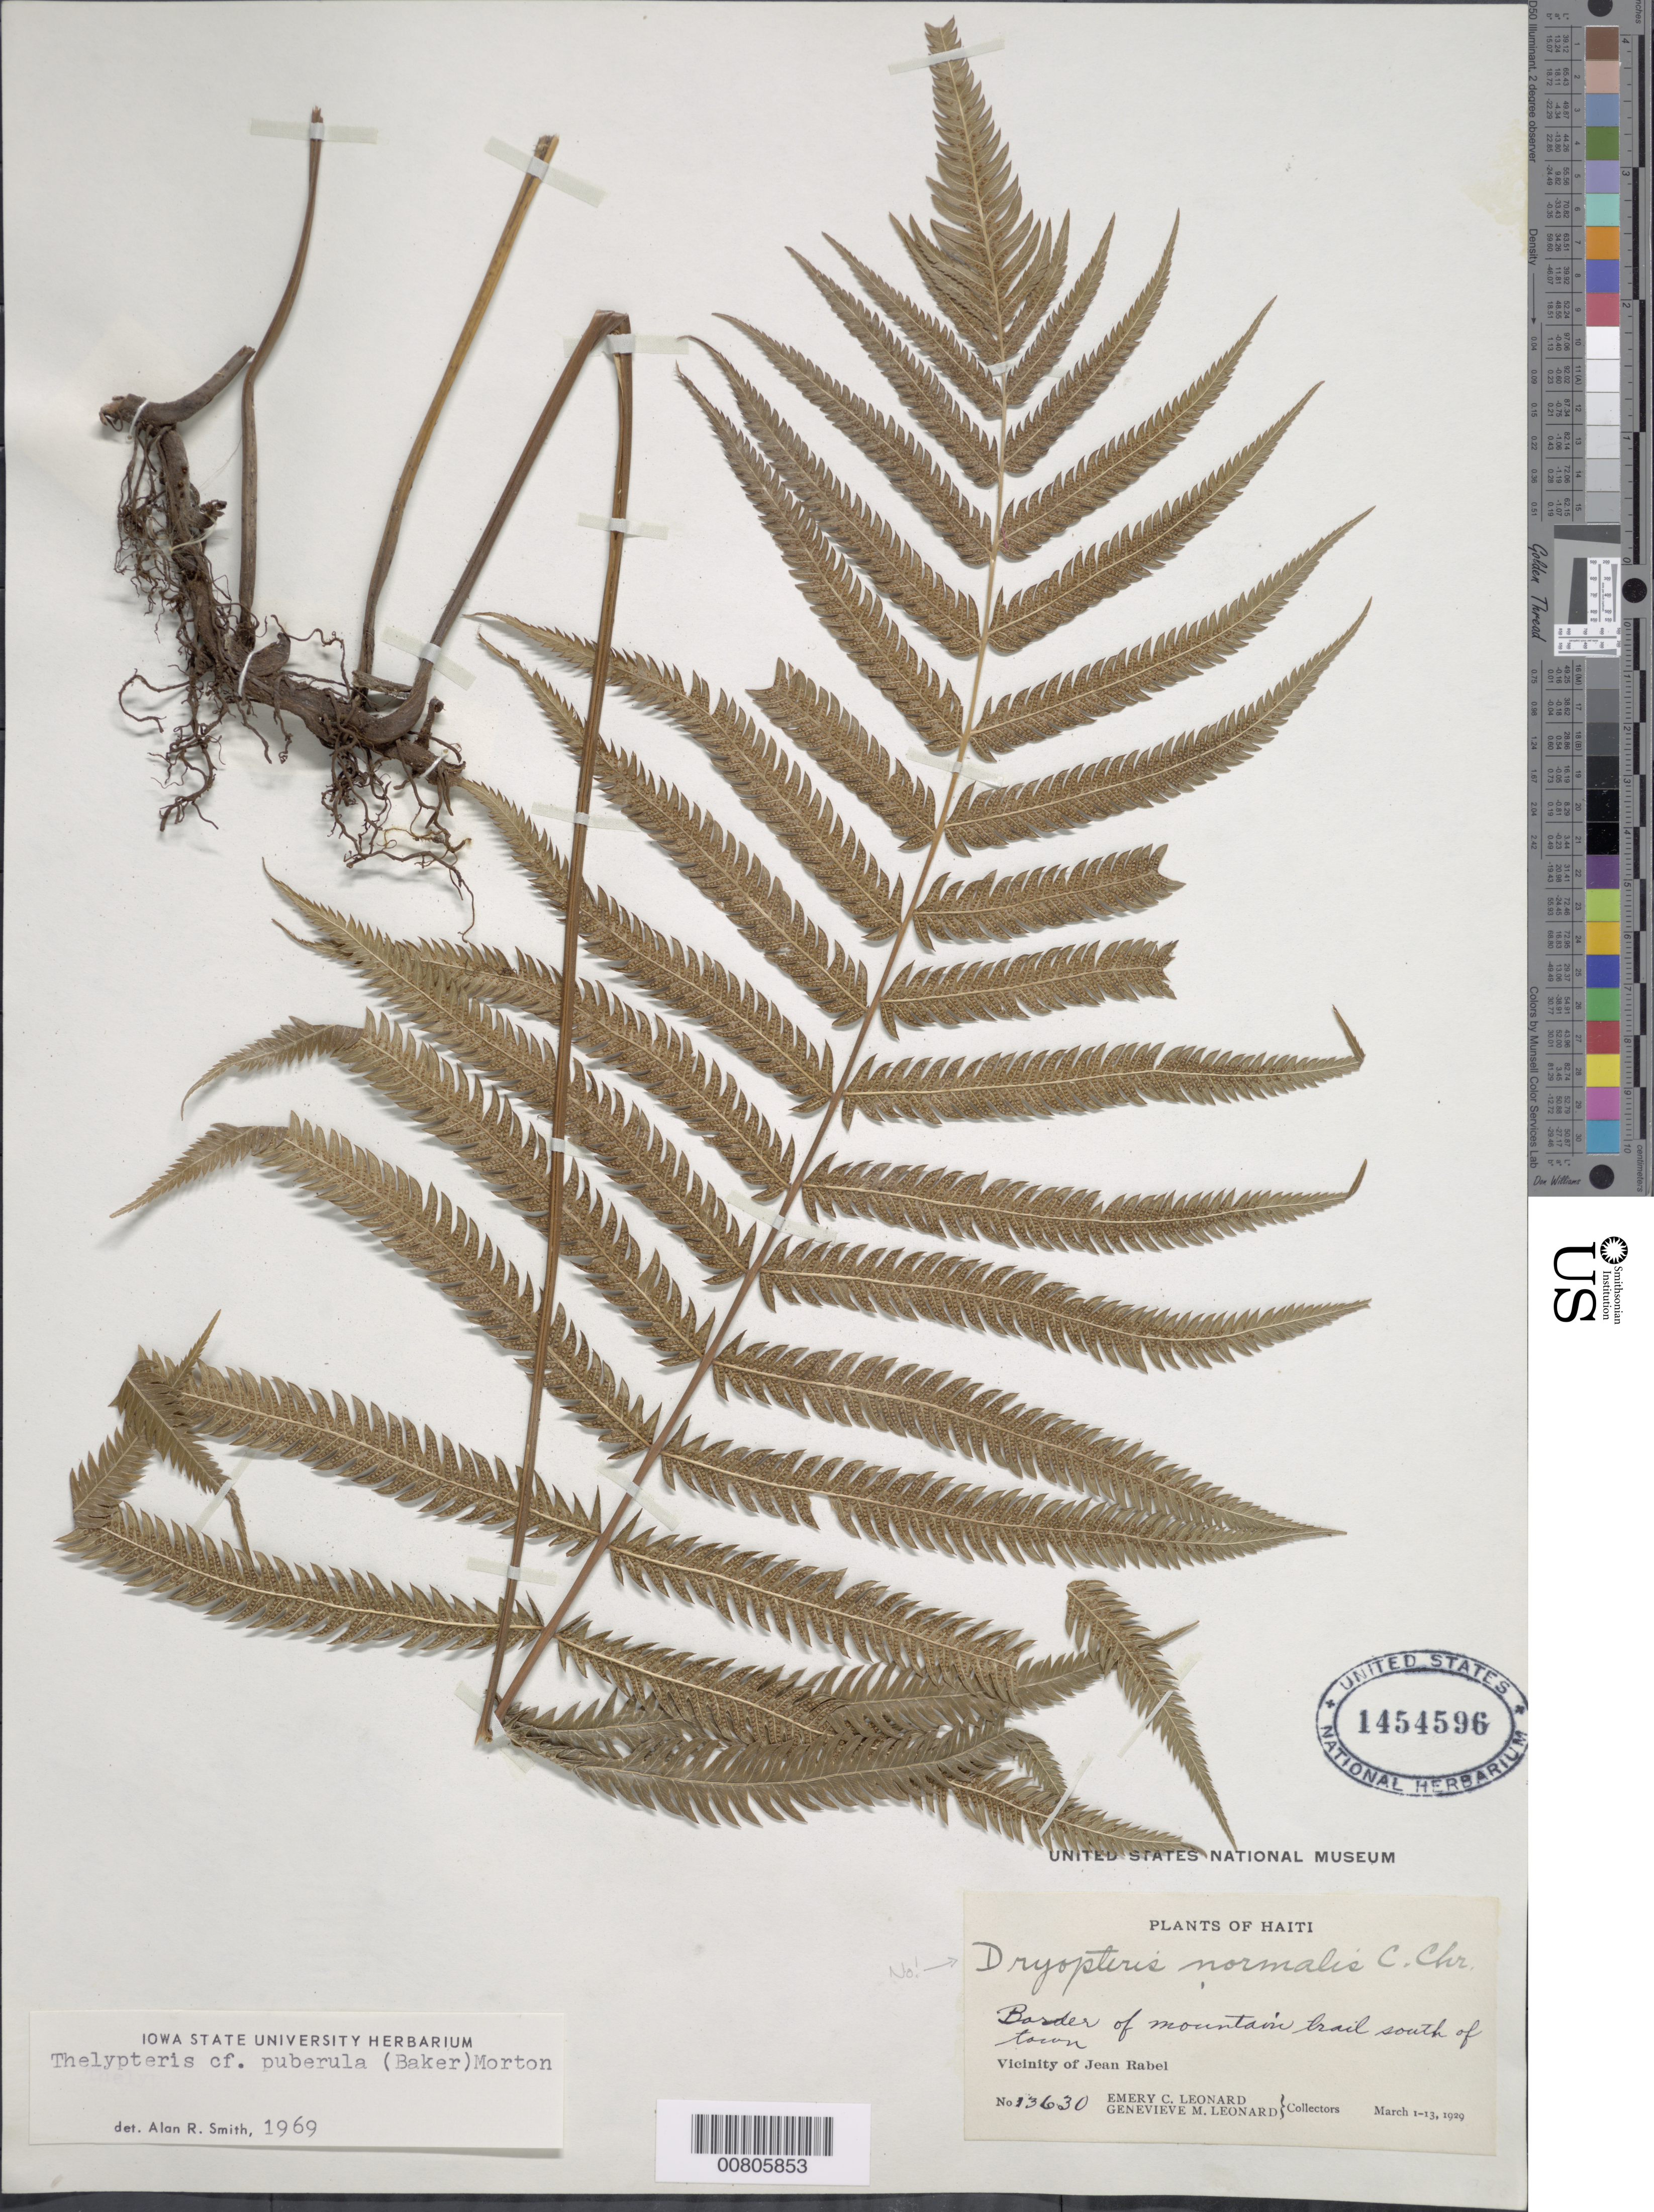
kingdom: Plantae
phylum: Tracheophyta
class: Polypodiopsida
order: Polypodiales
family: Thelypteridaceae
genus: Christella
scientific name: Christella puberula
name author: (Baker) Á. Löve & D. Löve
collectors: E. C. Leonard & G. M. Leonard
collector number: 13630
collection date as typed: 01 Mar 1929 to 13 Mar 1929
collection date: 1929-03-01/1929-03-13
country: Haiti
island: Hispaniola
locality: Jean Rabel, S of town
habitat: Border of mountain trail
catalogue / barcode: US 1454596